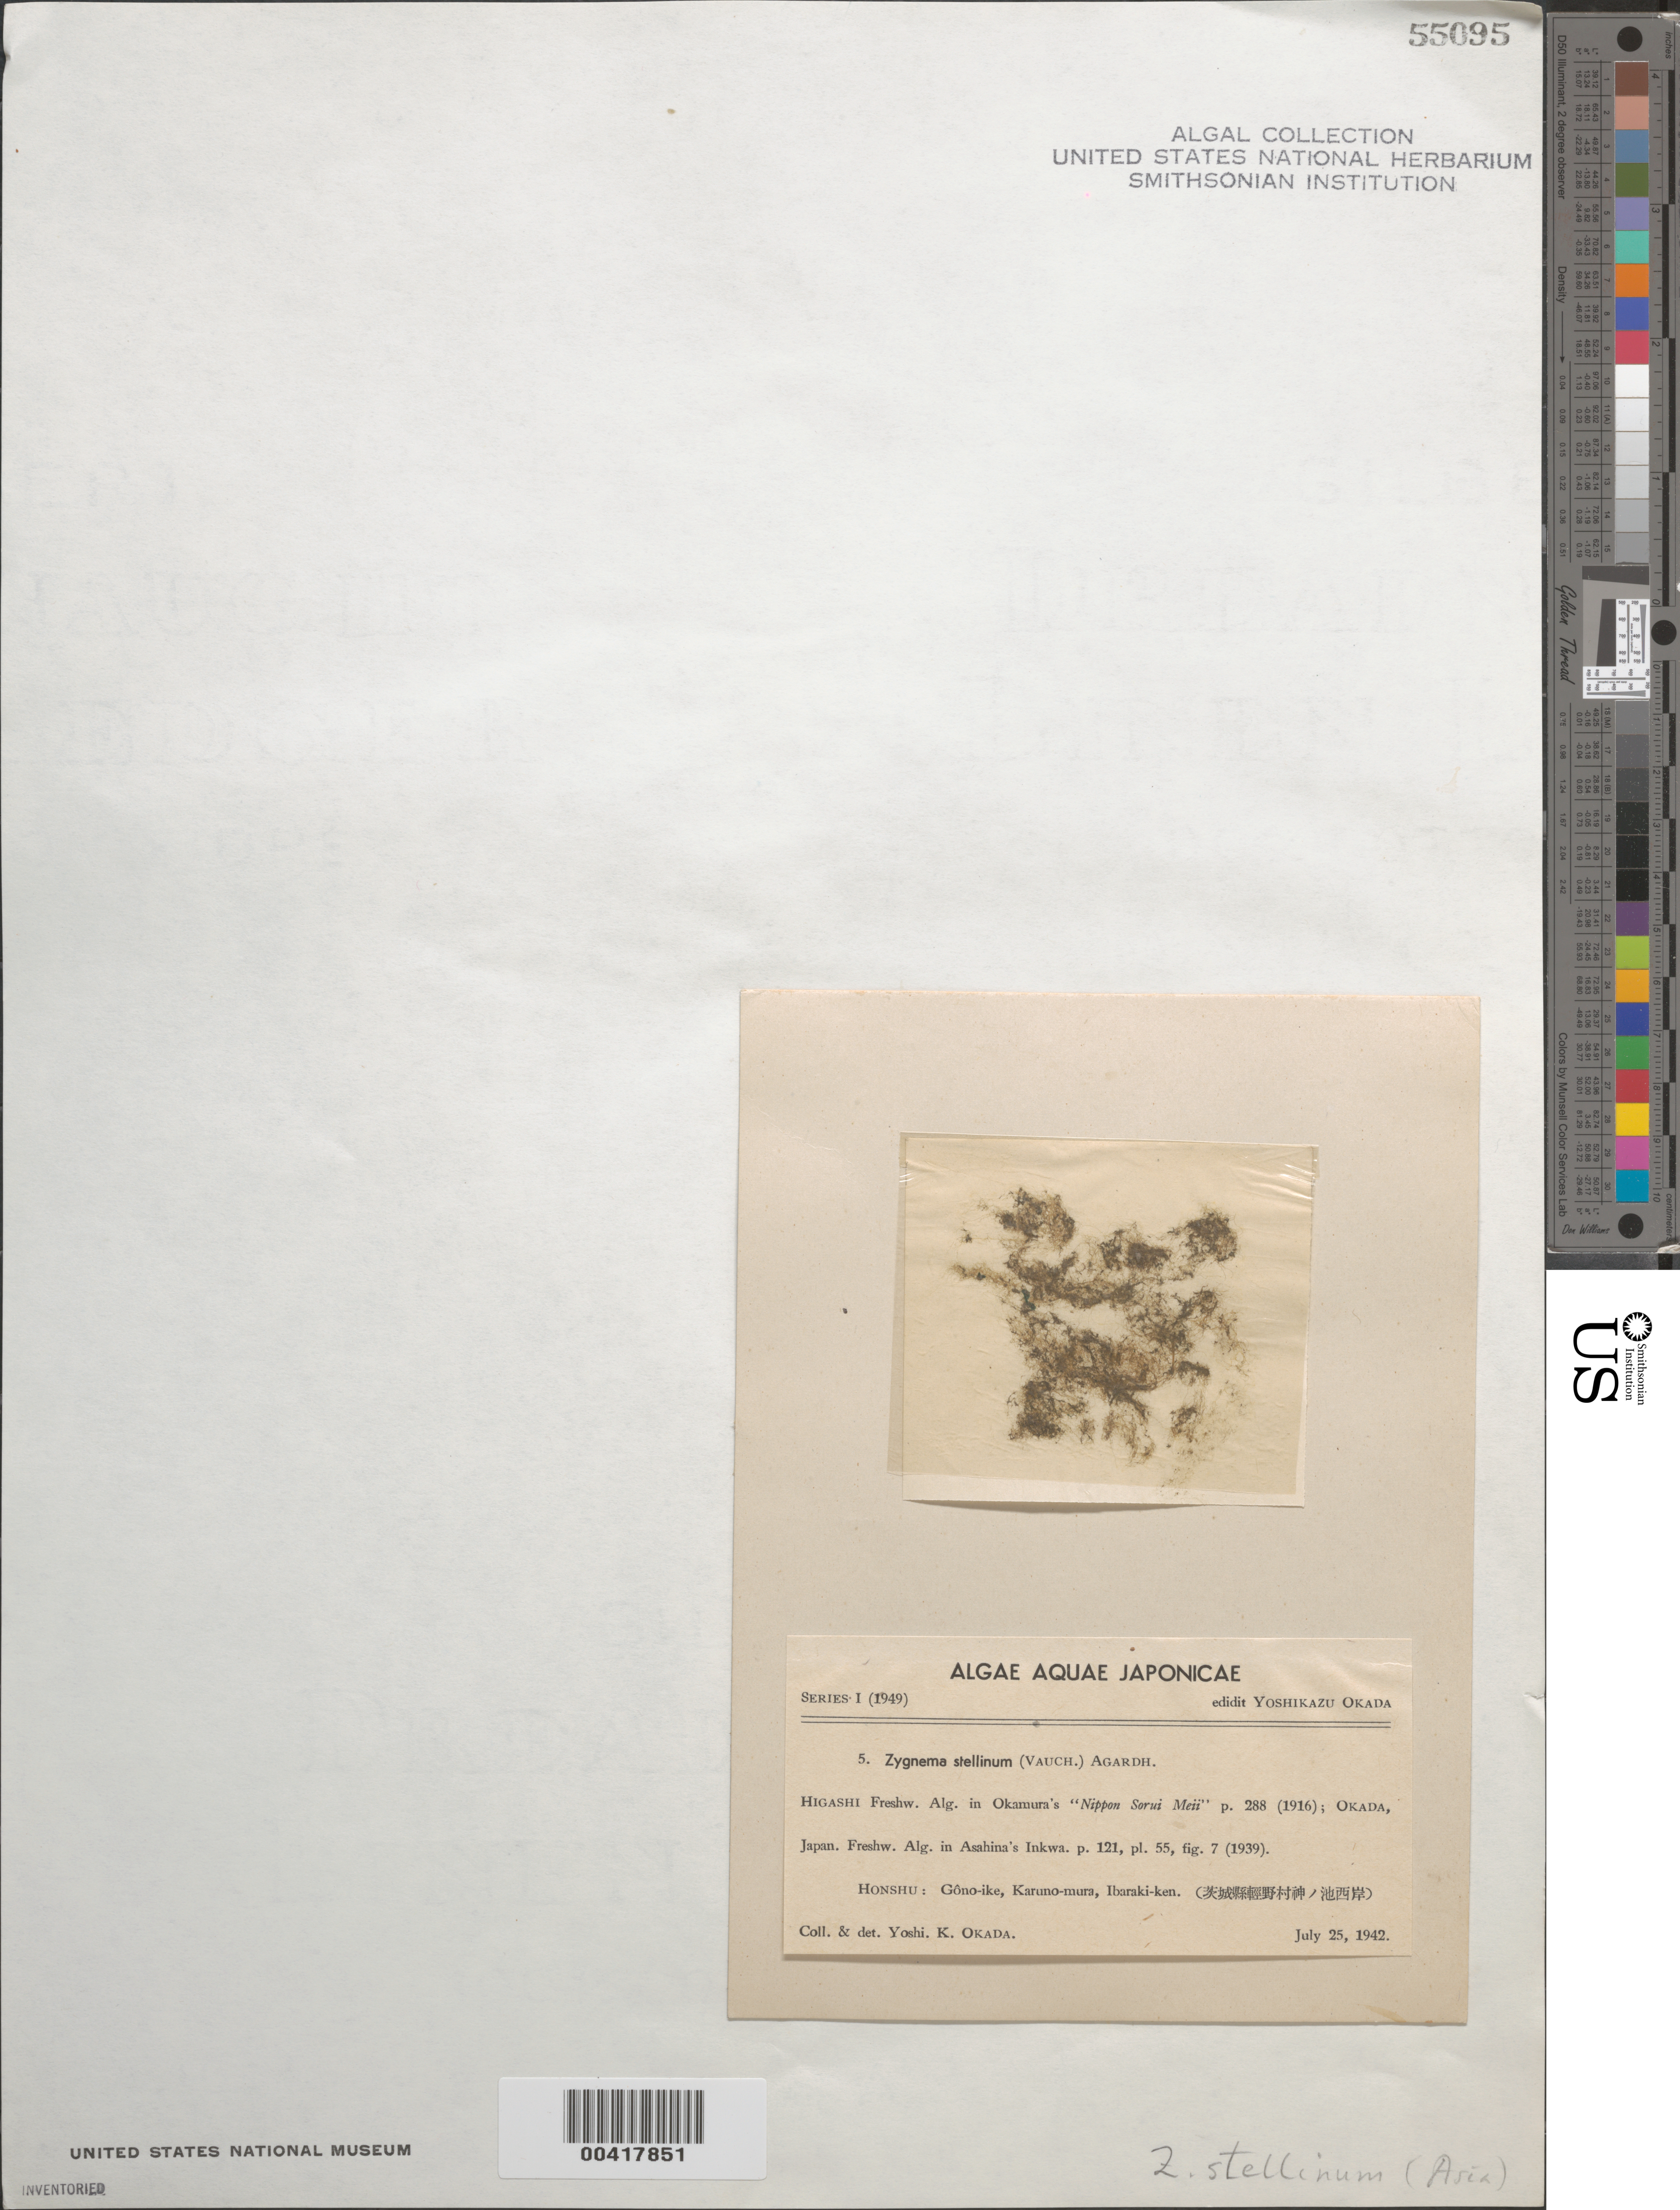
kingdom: Plantae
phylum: Charophyta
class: Zygnematophyceae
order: Zygnematales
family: Zygnemataceae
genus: Zygnema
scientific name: Zygnema stellinum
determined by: Okada, Y. K.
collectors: Y. Okada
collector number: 5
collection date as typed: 25 Jul 1942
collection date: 1942-07-25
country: Japan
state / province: Ibaraki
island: Honshu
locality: Gono-ike, Karuno-mura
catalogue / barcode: US 55095